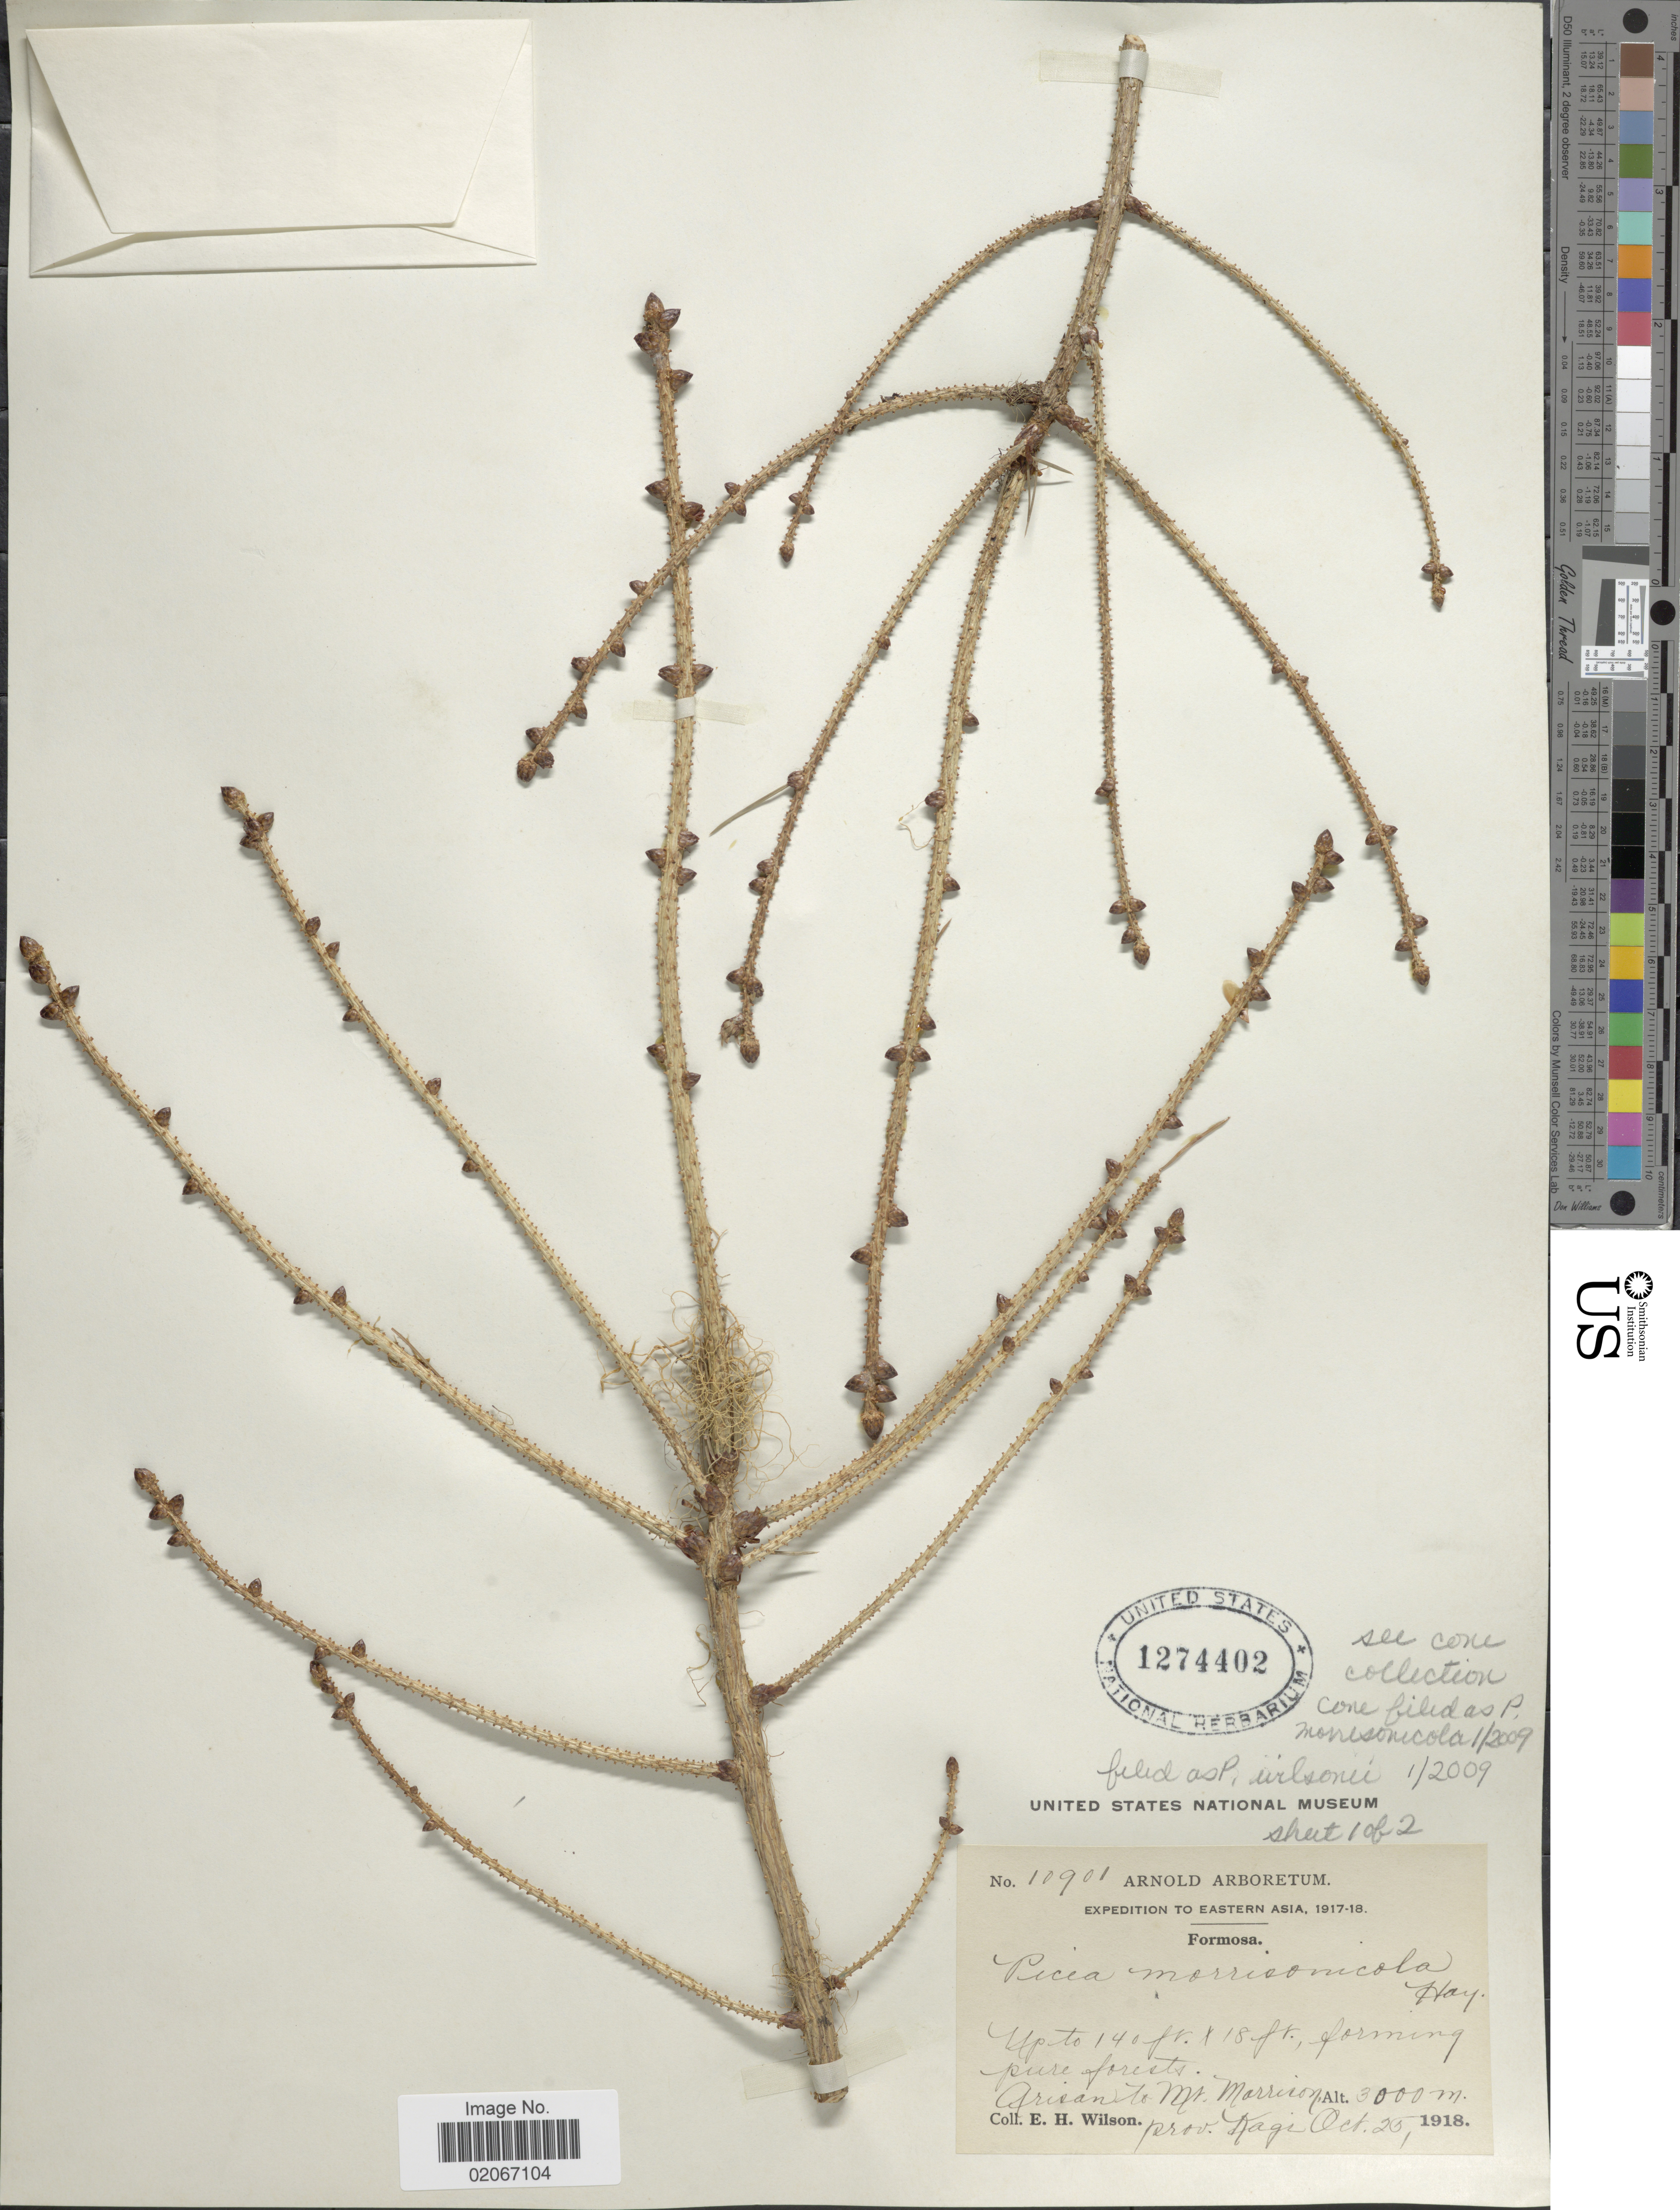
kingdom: Plantae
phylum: Tracheophyta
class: Pinopsida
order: Pinales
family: Pinaceae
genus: Picea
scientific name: Picea wilsonii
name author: Mast.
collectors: E. Wilson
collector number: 10901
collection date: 1918-10-25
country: Taiwan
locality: Arisan to Mt. Morrison. Prov. Kagi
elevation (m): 3000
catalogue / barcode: US 1274402